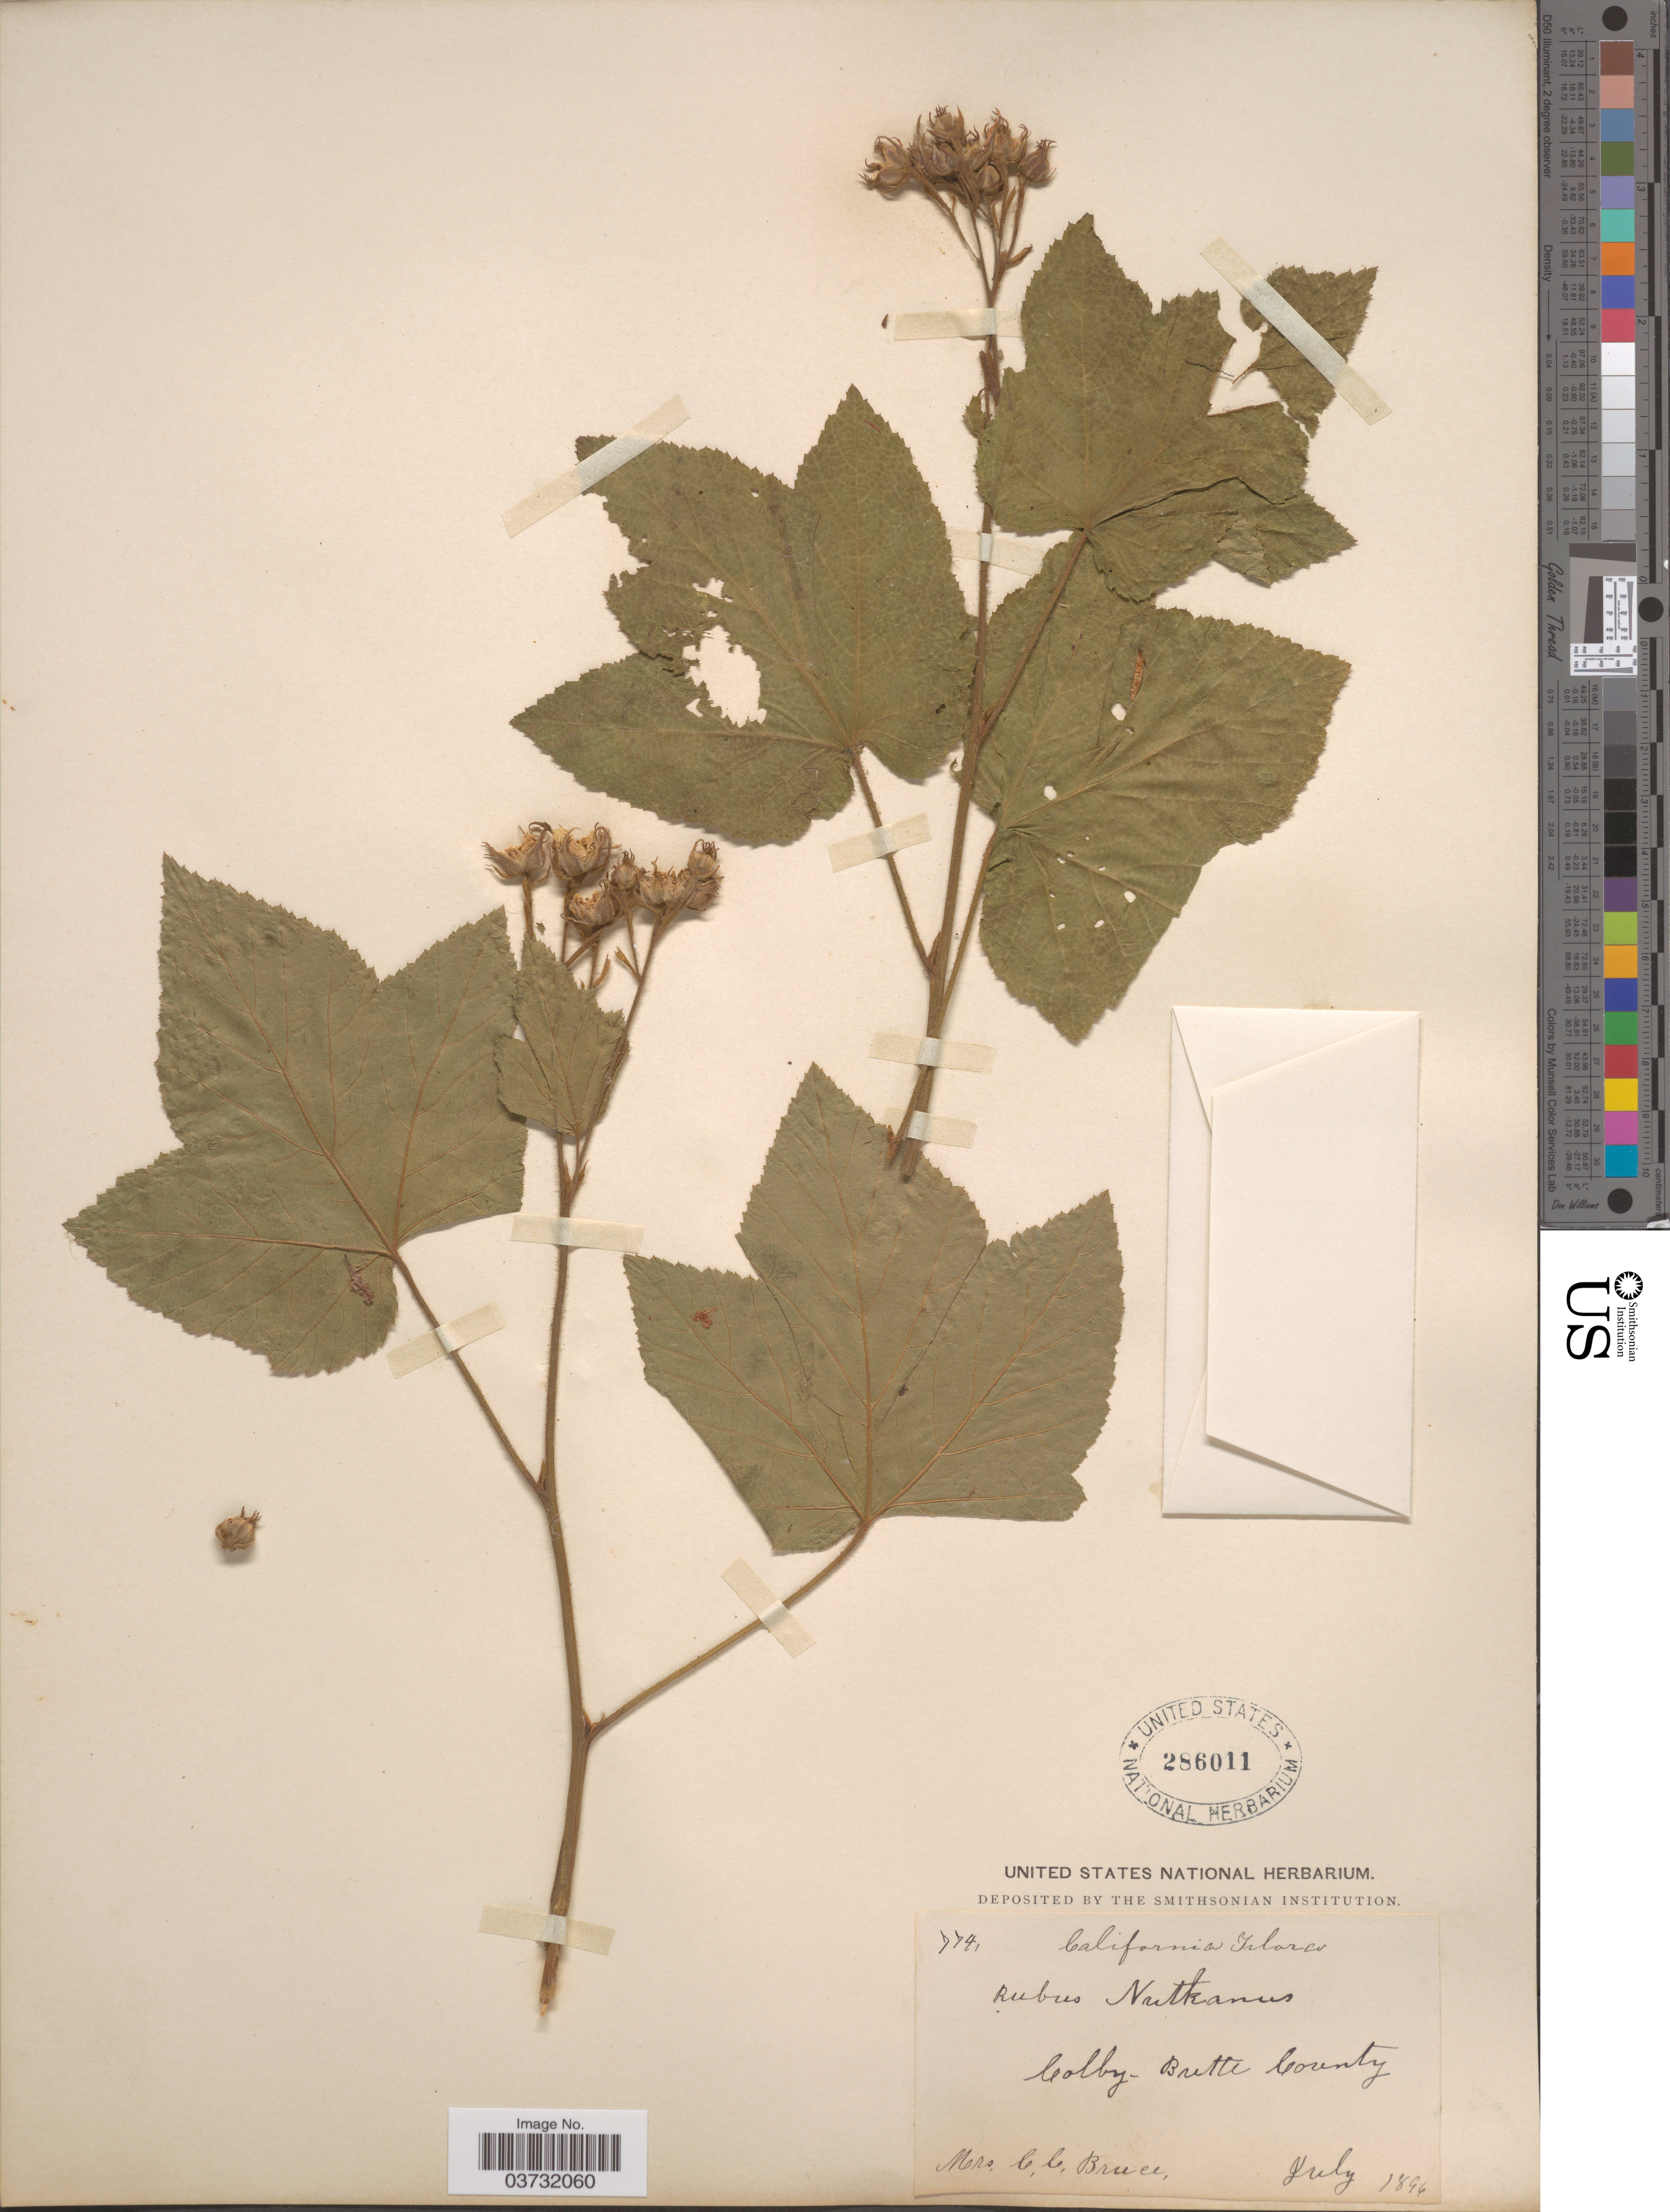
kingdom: Plantae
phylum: Tracheophyta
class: Magnoliopsida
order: Rosales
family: Rosaceae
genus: Rubus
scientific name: Rubus parviflorus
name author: Nutt.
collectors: C. Bruce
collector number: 774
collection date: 1896-07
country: United States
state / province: California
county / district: Butte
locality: Colby Butte County.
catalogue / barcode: US 286011